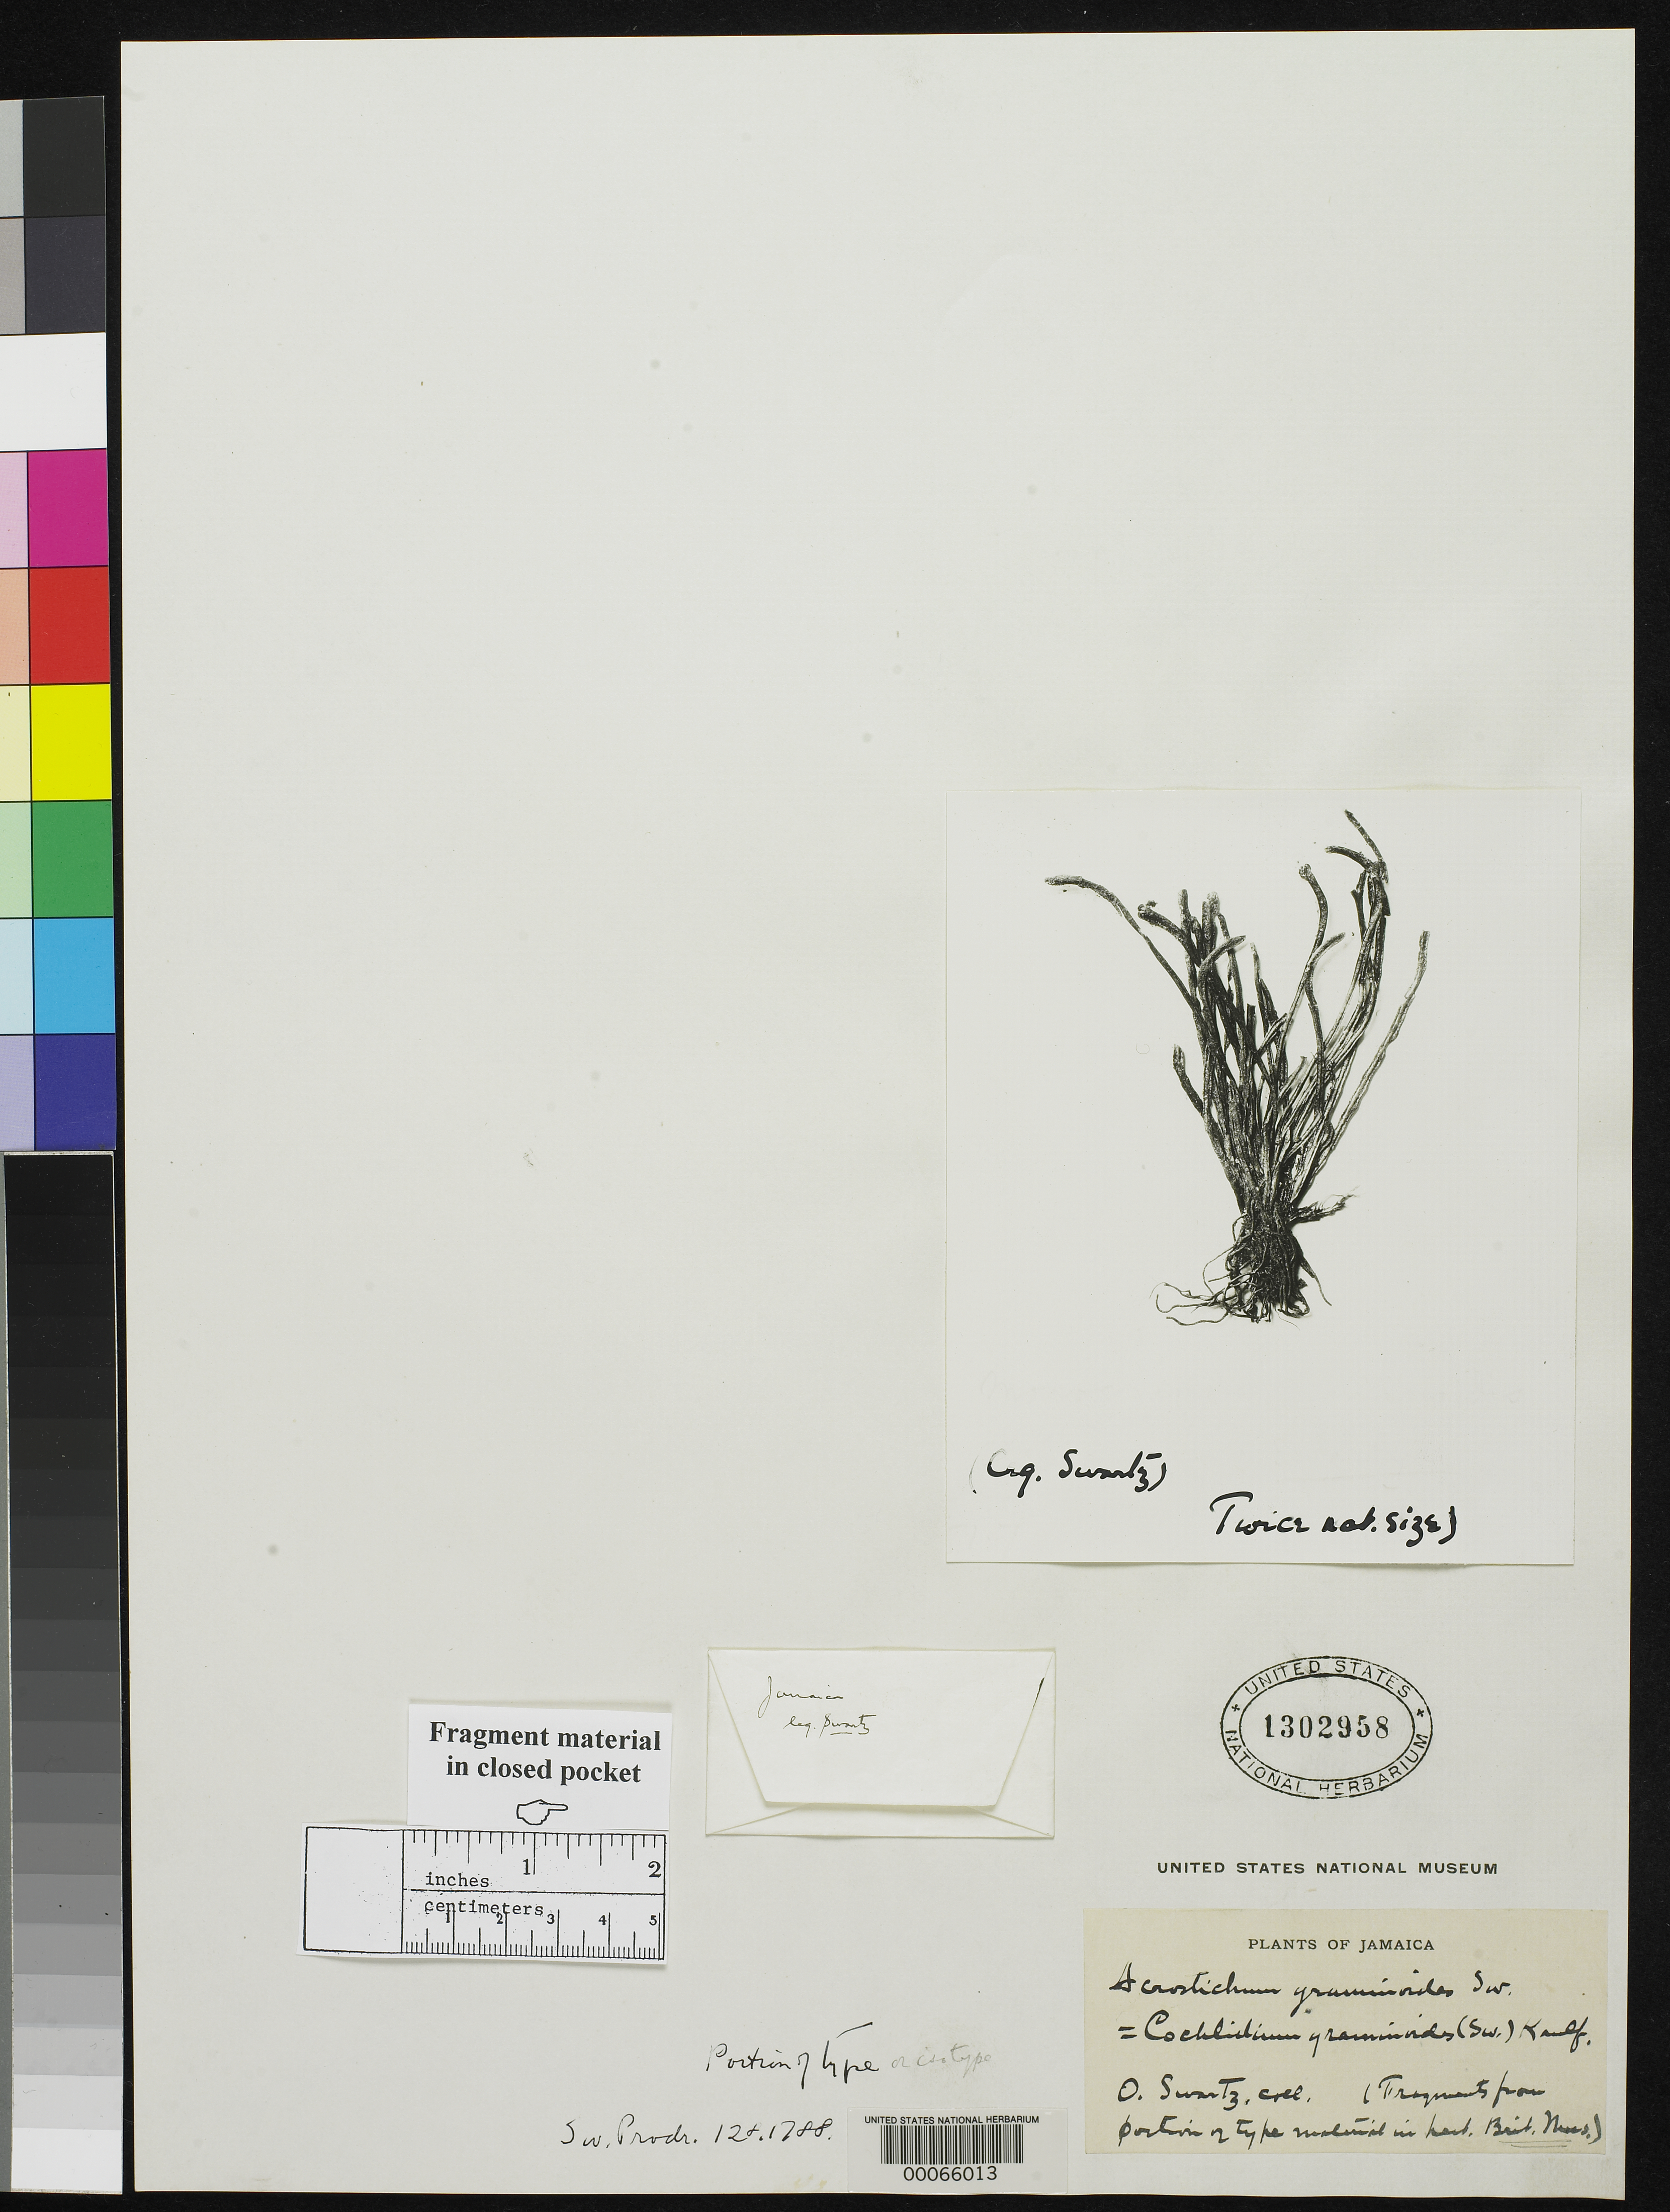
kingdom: Plantae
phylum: Tracheophyta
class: Polypodiopsida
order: Polypodiales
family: Pteridaceae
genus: Acrostichum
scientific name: Acrostichum graminoides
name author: Sw.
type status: Type Fragment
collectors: O. P. Swartz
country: Jamaica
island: Greater Antilles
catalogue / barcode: US 1302958